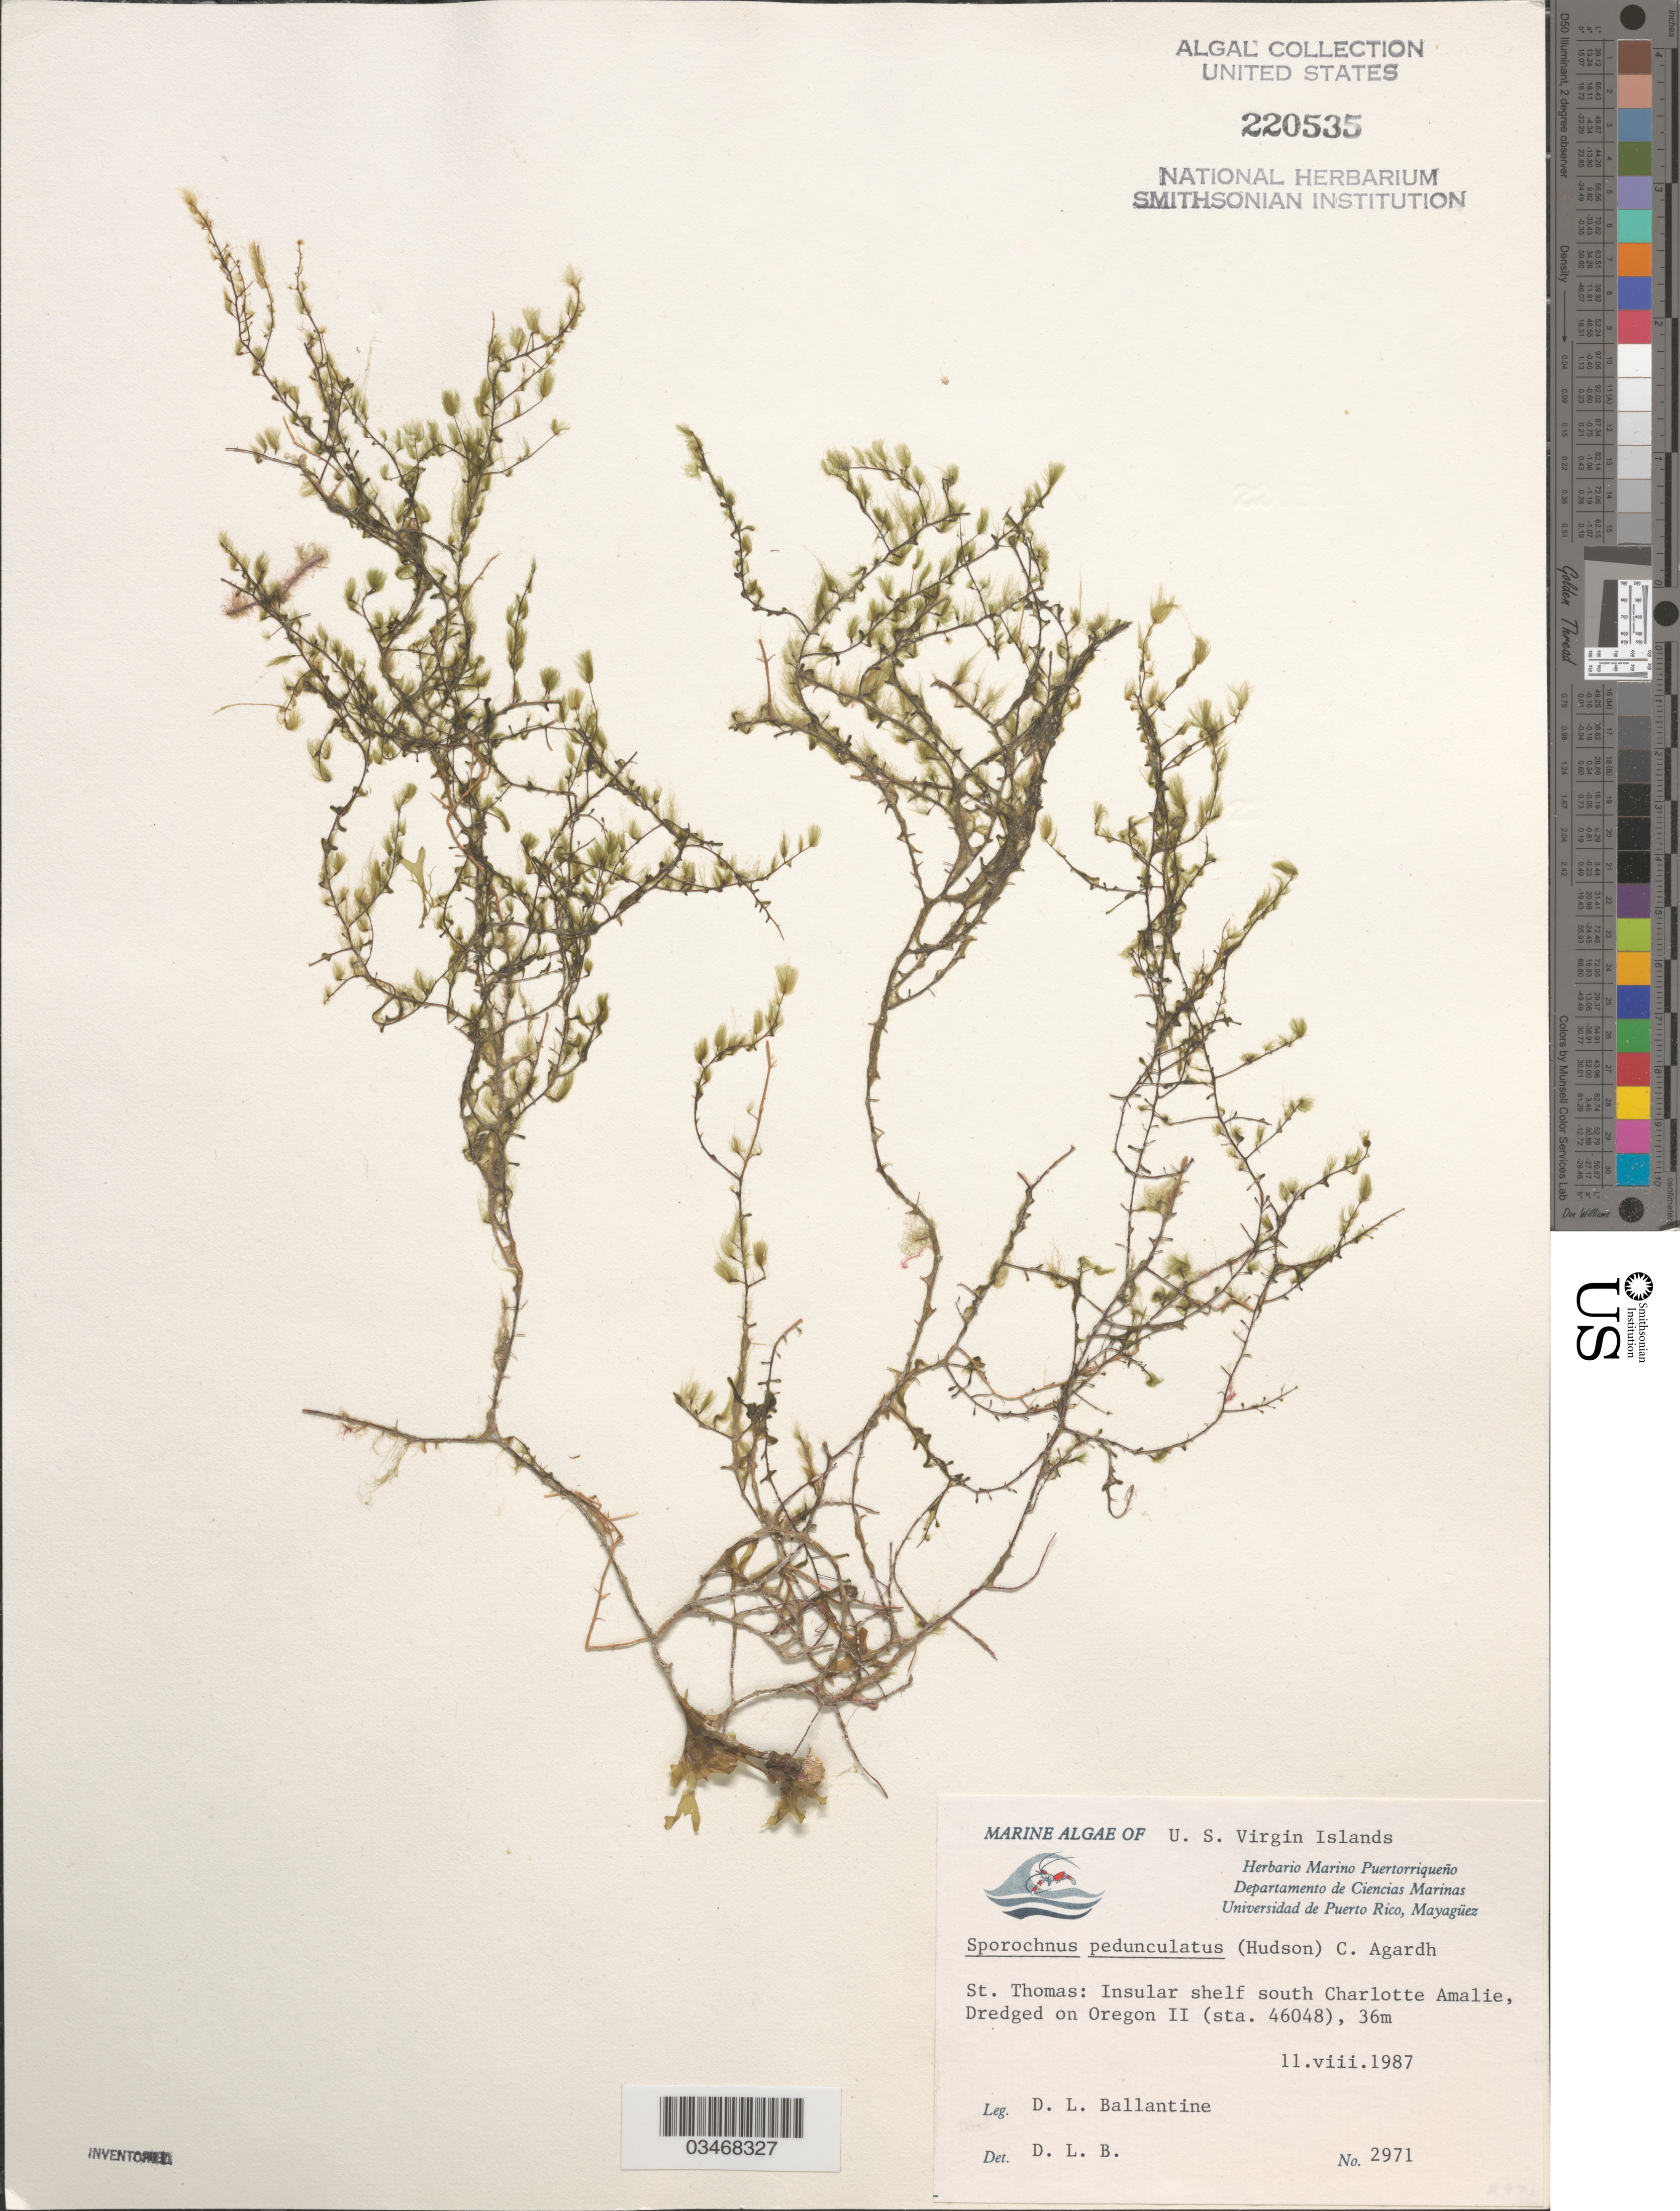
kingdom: Chromista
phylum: Ochrophyta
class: Phaeophyceae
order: Sporochnales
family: Sporochnaceae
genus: Sporochnus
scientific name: Sporochnus pedunculatus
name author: (Huds.) C. Agardh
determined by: Ballantine, D. L.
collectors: D.L. Ballantine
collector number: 2971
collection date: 1987-08-11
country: U.S. Virgin Islands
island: St. Thomas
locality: Insular shelf south Charlotte Amalie.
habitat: Dredged on Oregon II (46048).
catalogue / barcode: US 220535